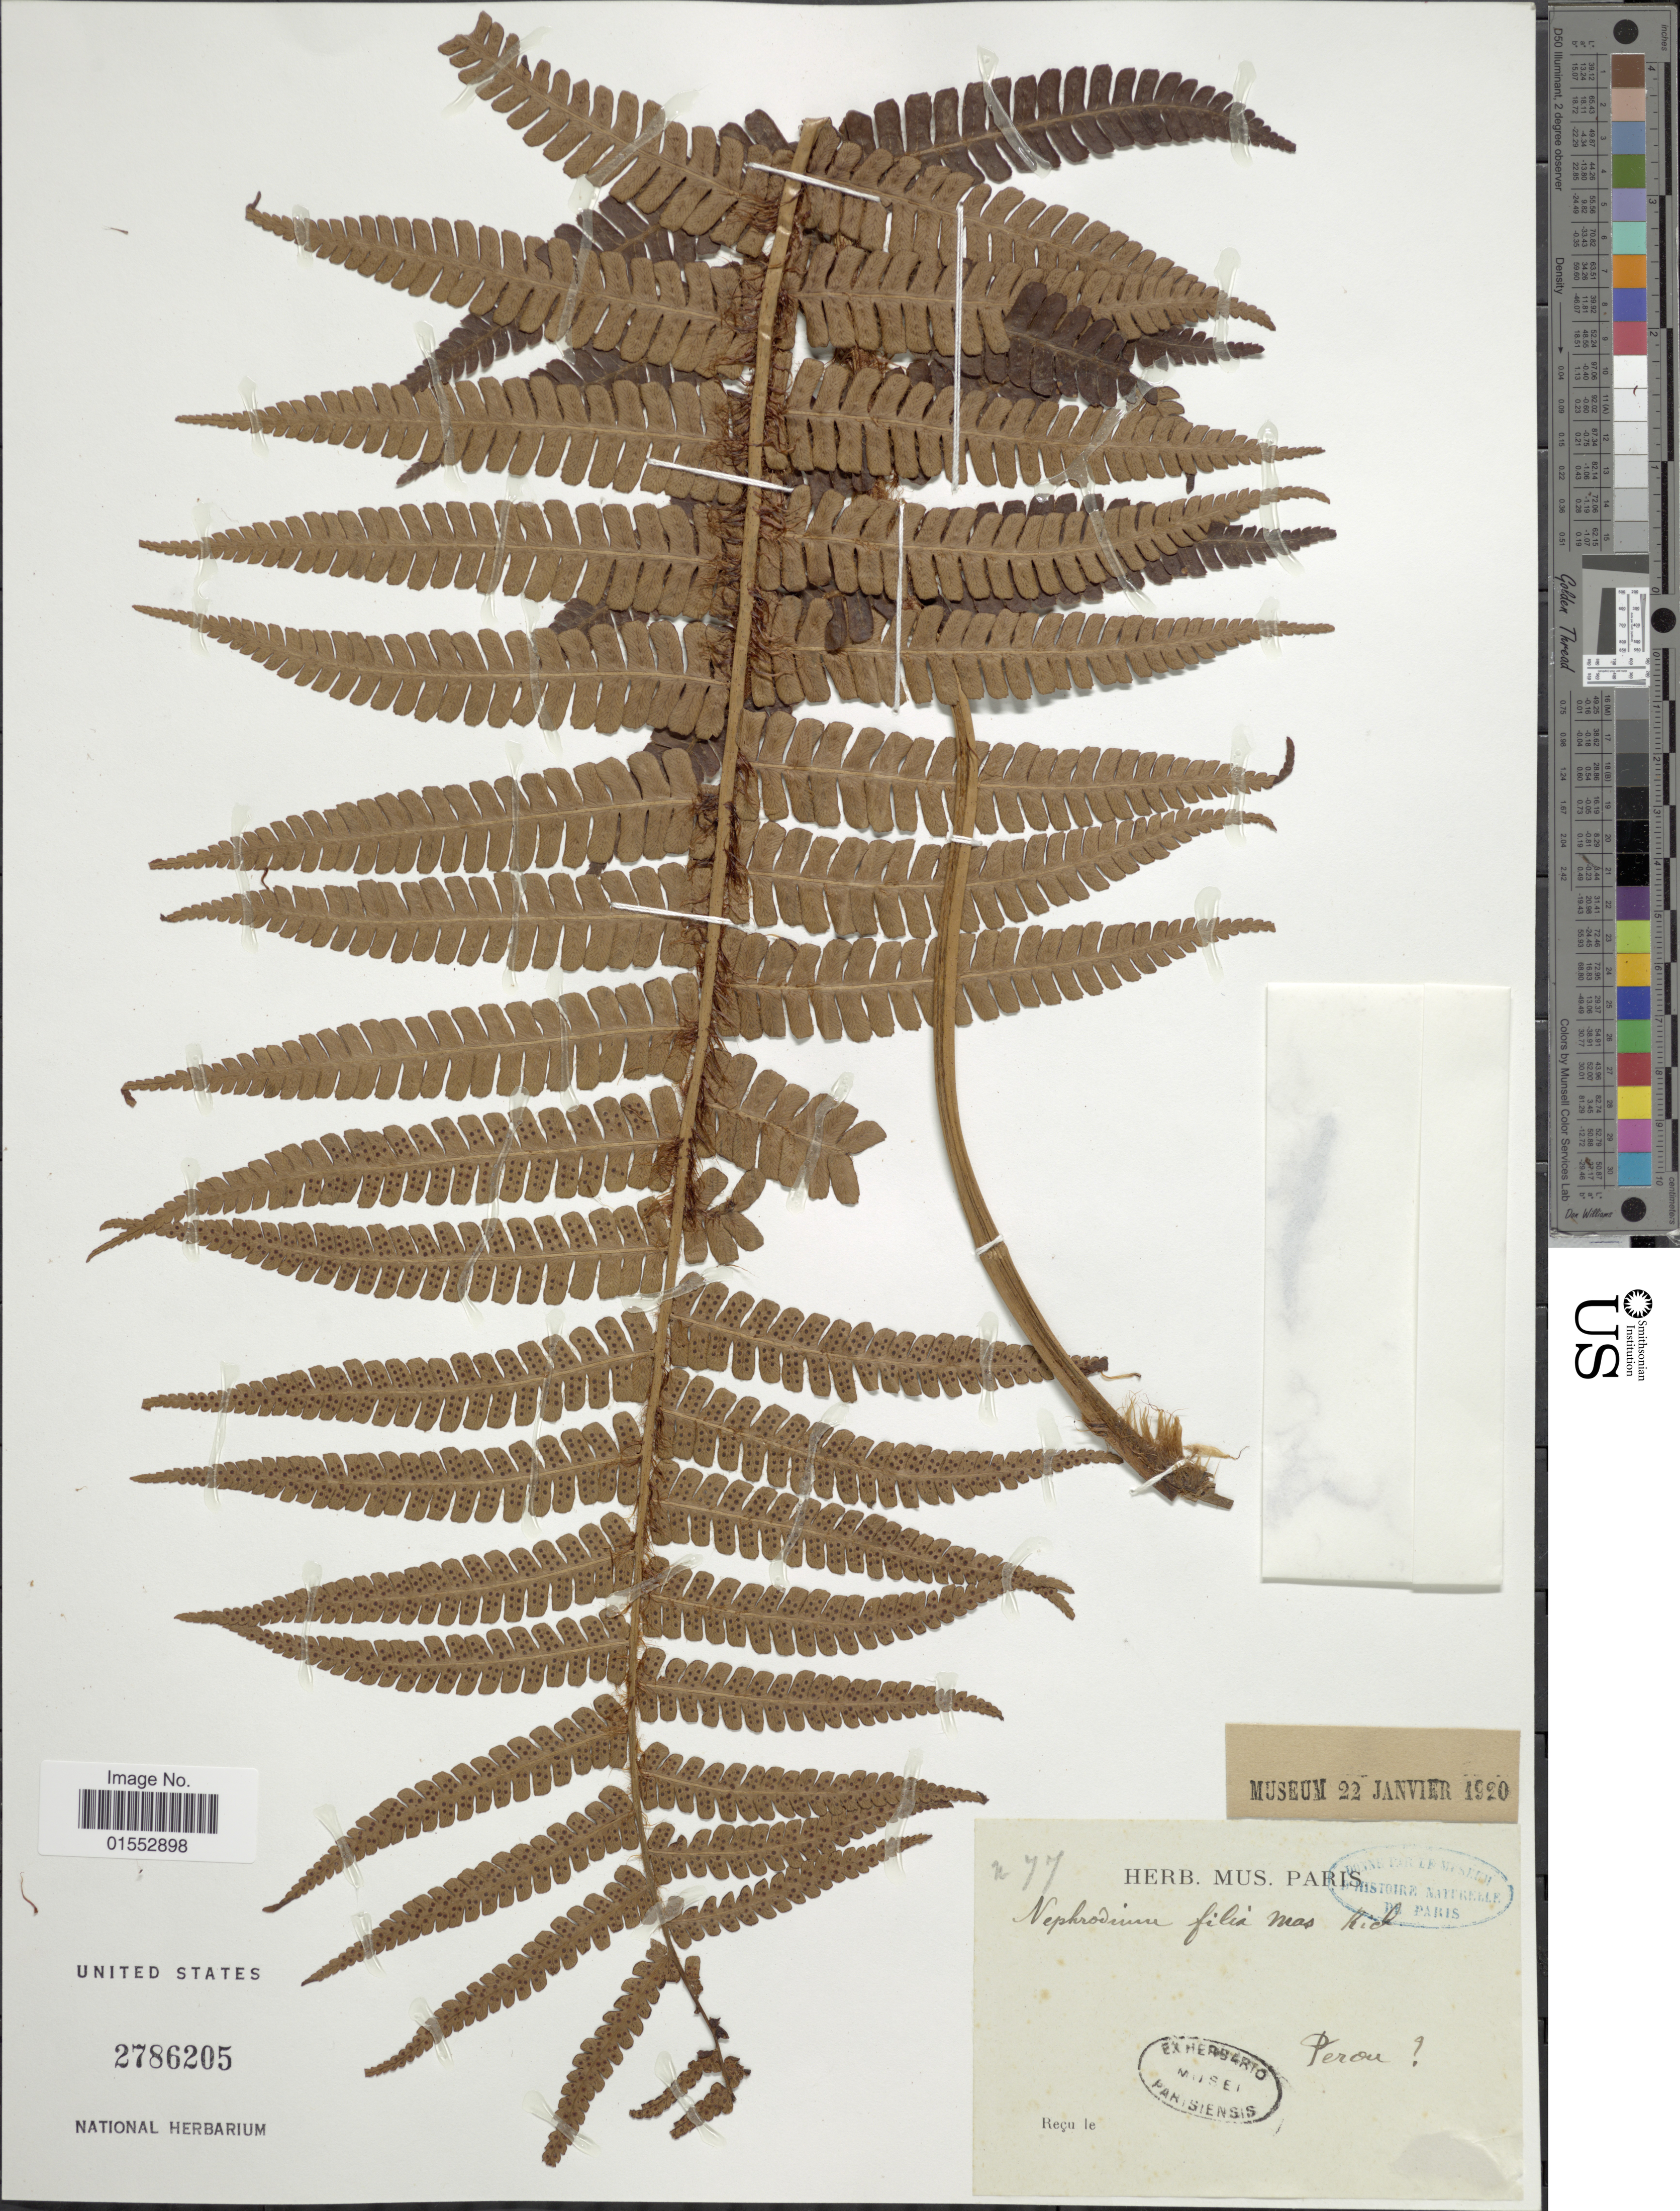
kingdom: Plantae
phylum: Tracheophyta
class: Polypodiopsida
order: Polypodiales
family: Dryopteridaceae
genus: Dryopteris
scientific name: Dryopteris wallichiana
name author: (Spreng.) Hyl.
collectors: ex herb. Mus. Paris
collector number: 277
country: Peru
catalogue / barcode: US 2786205